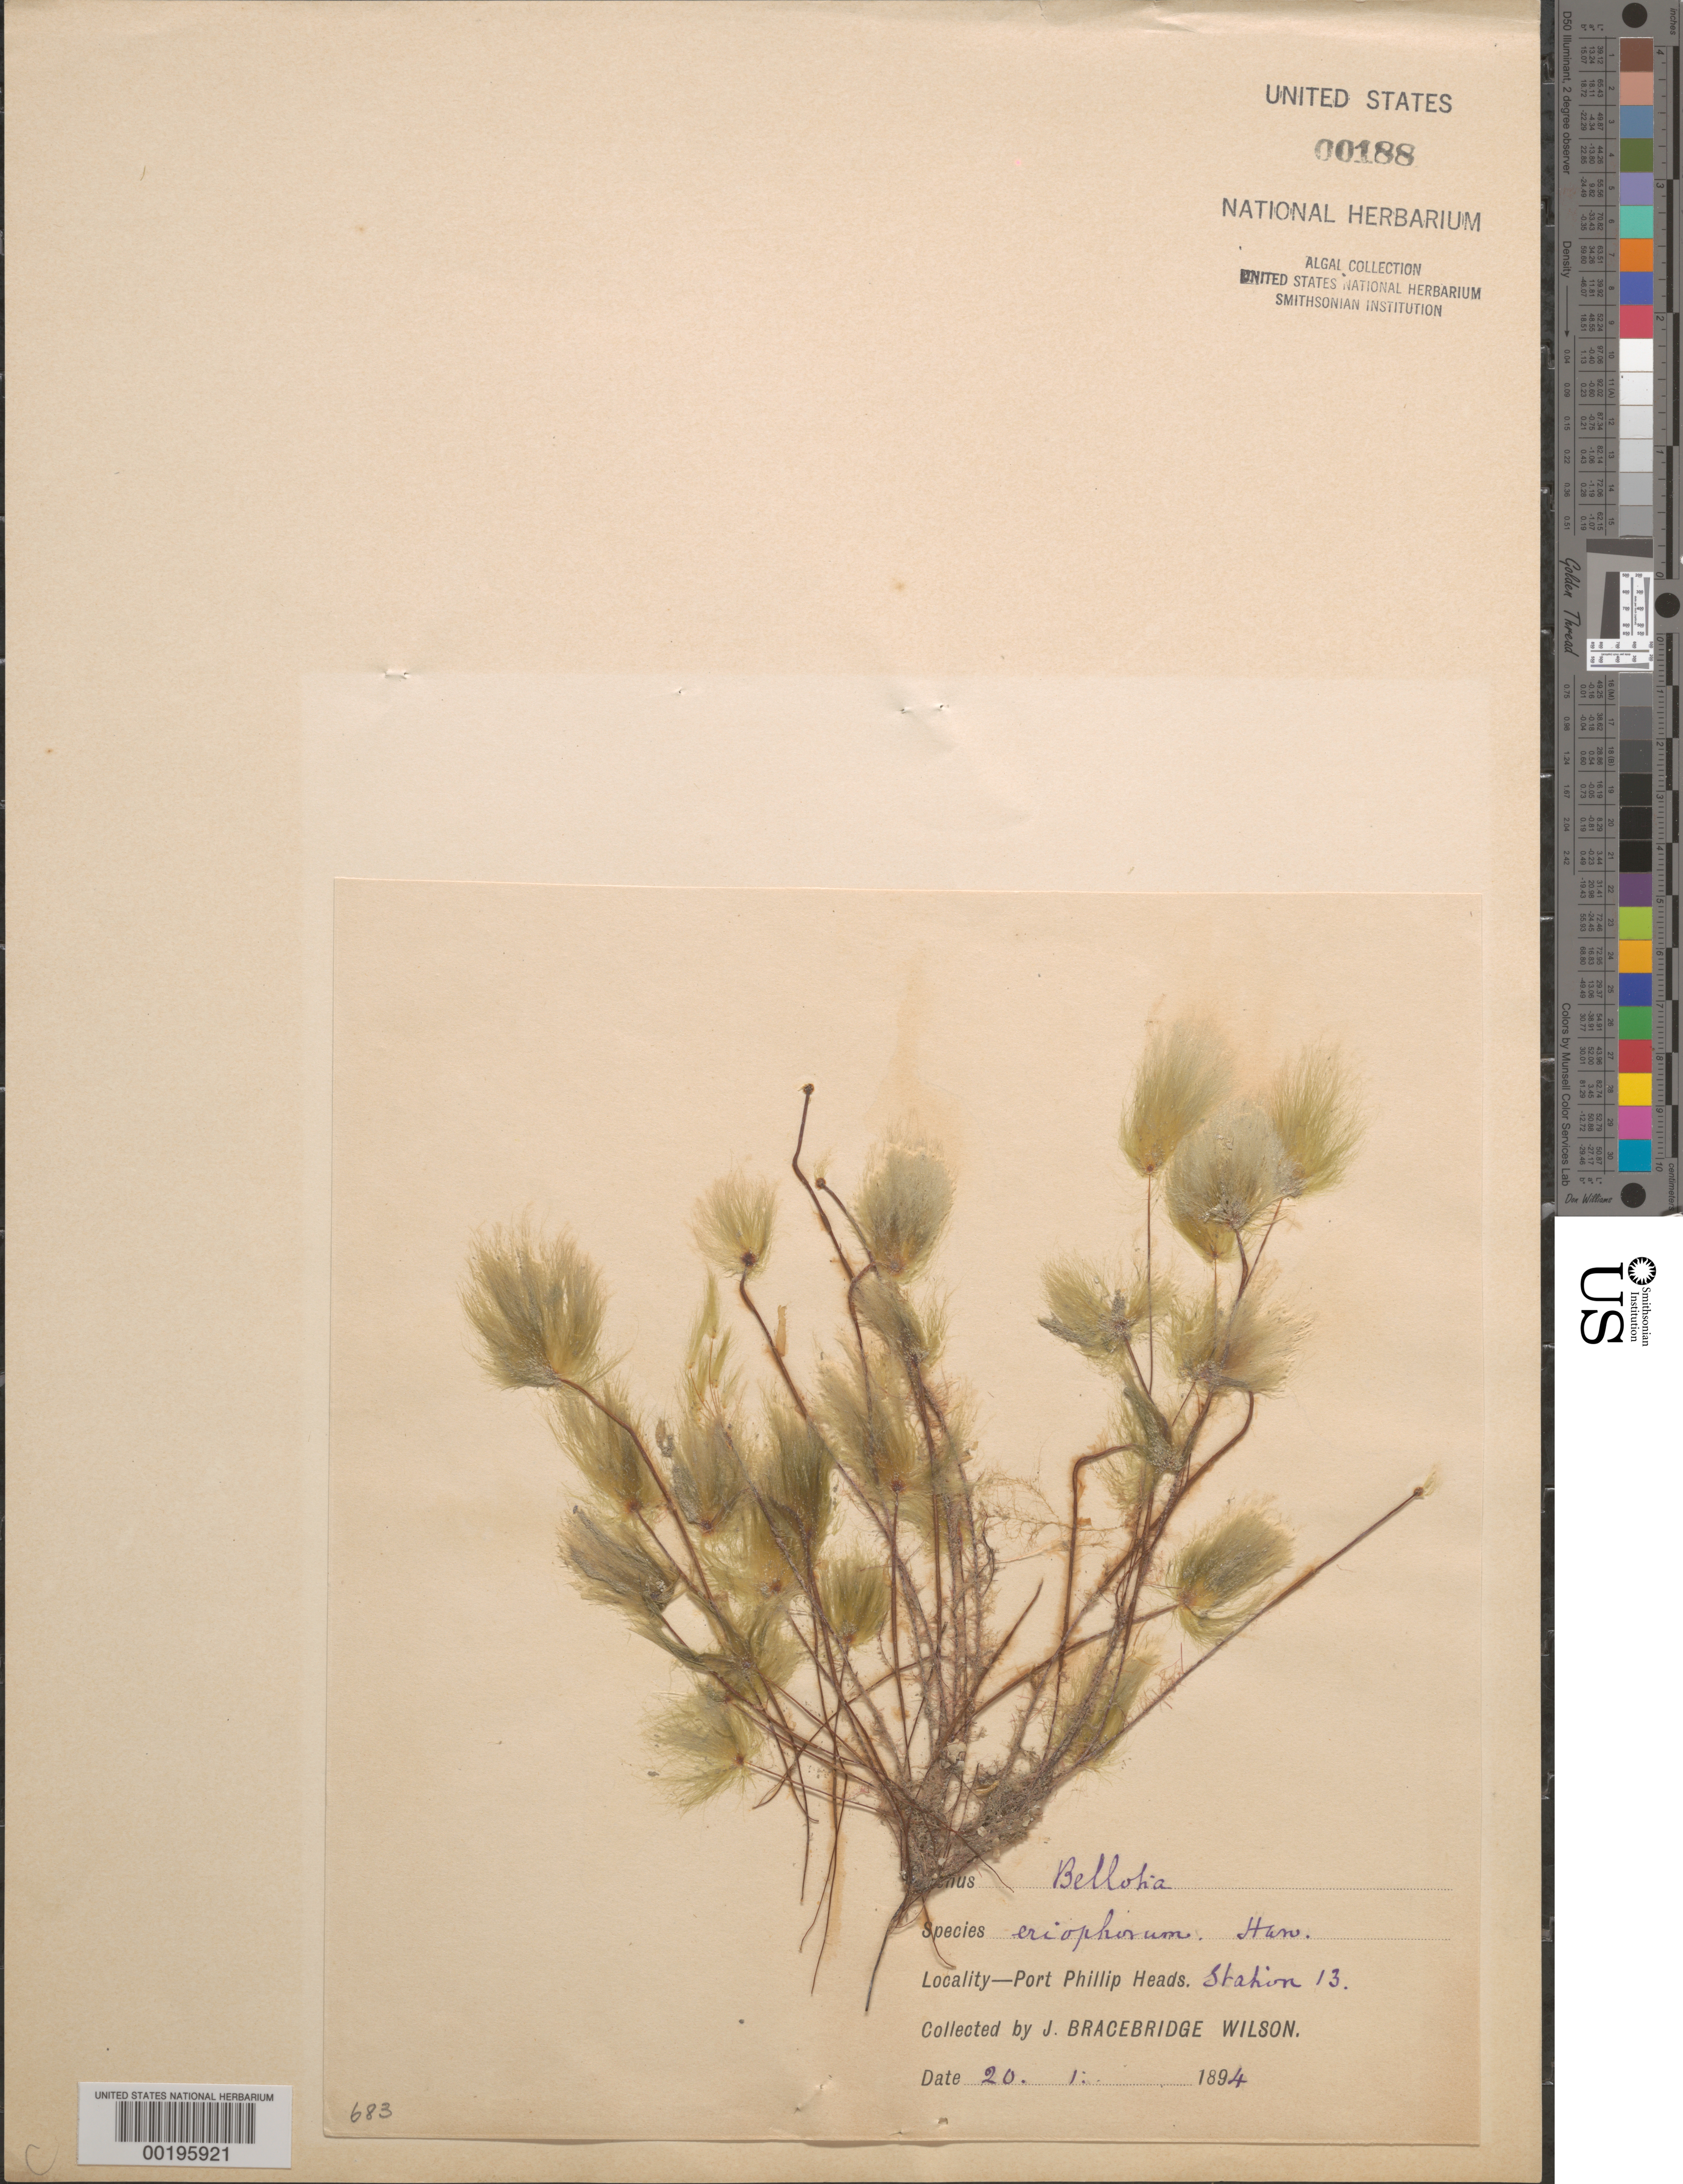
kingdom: Chromista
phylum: Ochrophyta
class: Phaeophyceae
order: Sporochnales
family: Sporochnaceae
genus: Bellotia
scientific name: Bellotia eriophorum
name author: Harv.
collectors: J. B. Wilson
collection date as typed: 20 Jan 1894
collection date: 1894-01-20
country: Australia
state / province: Victoria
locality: Port Phillip Heads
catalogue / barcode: US 188